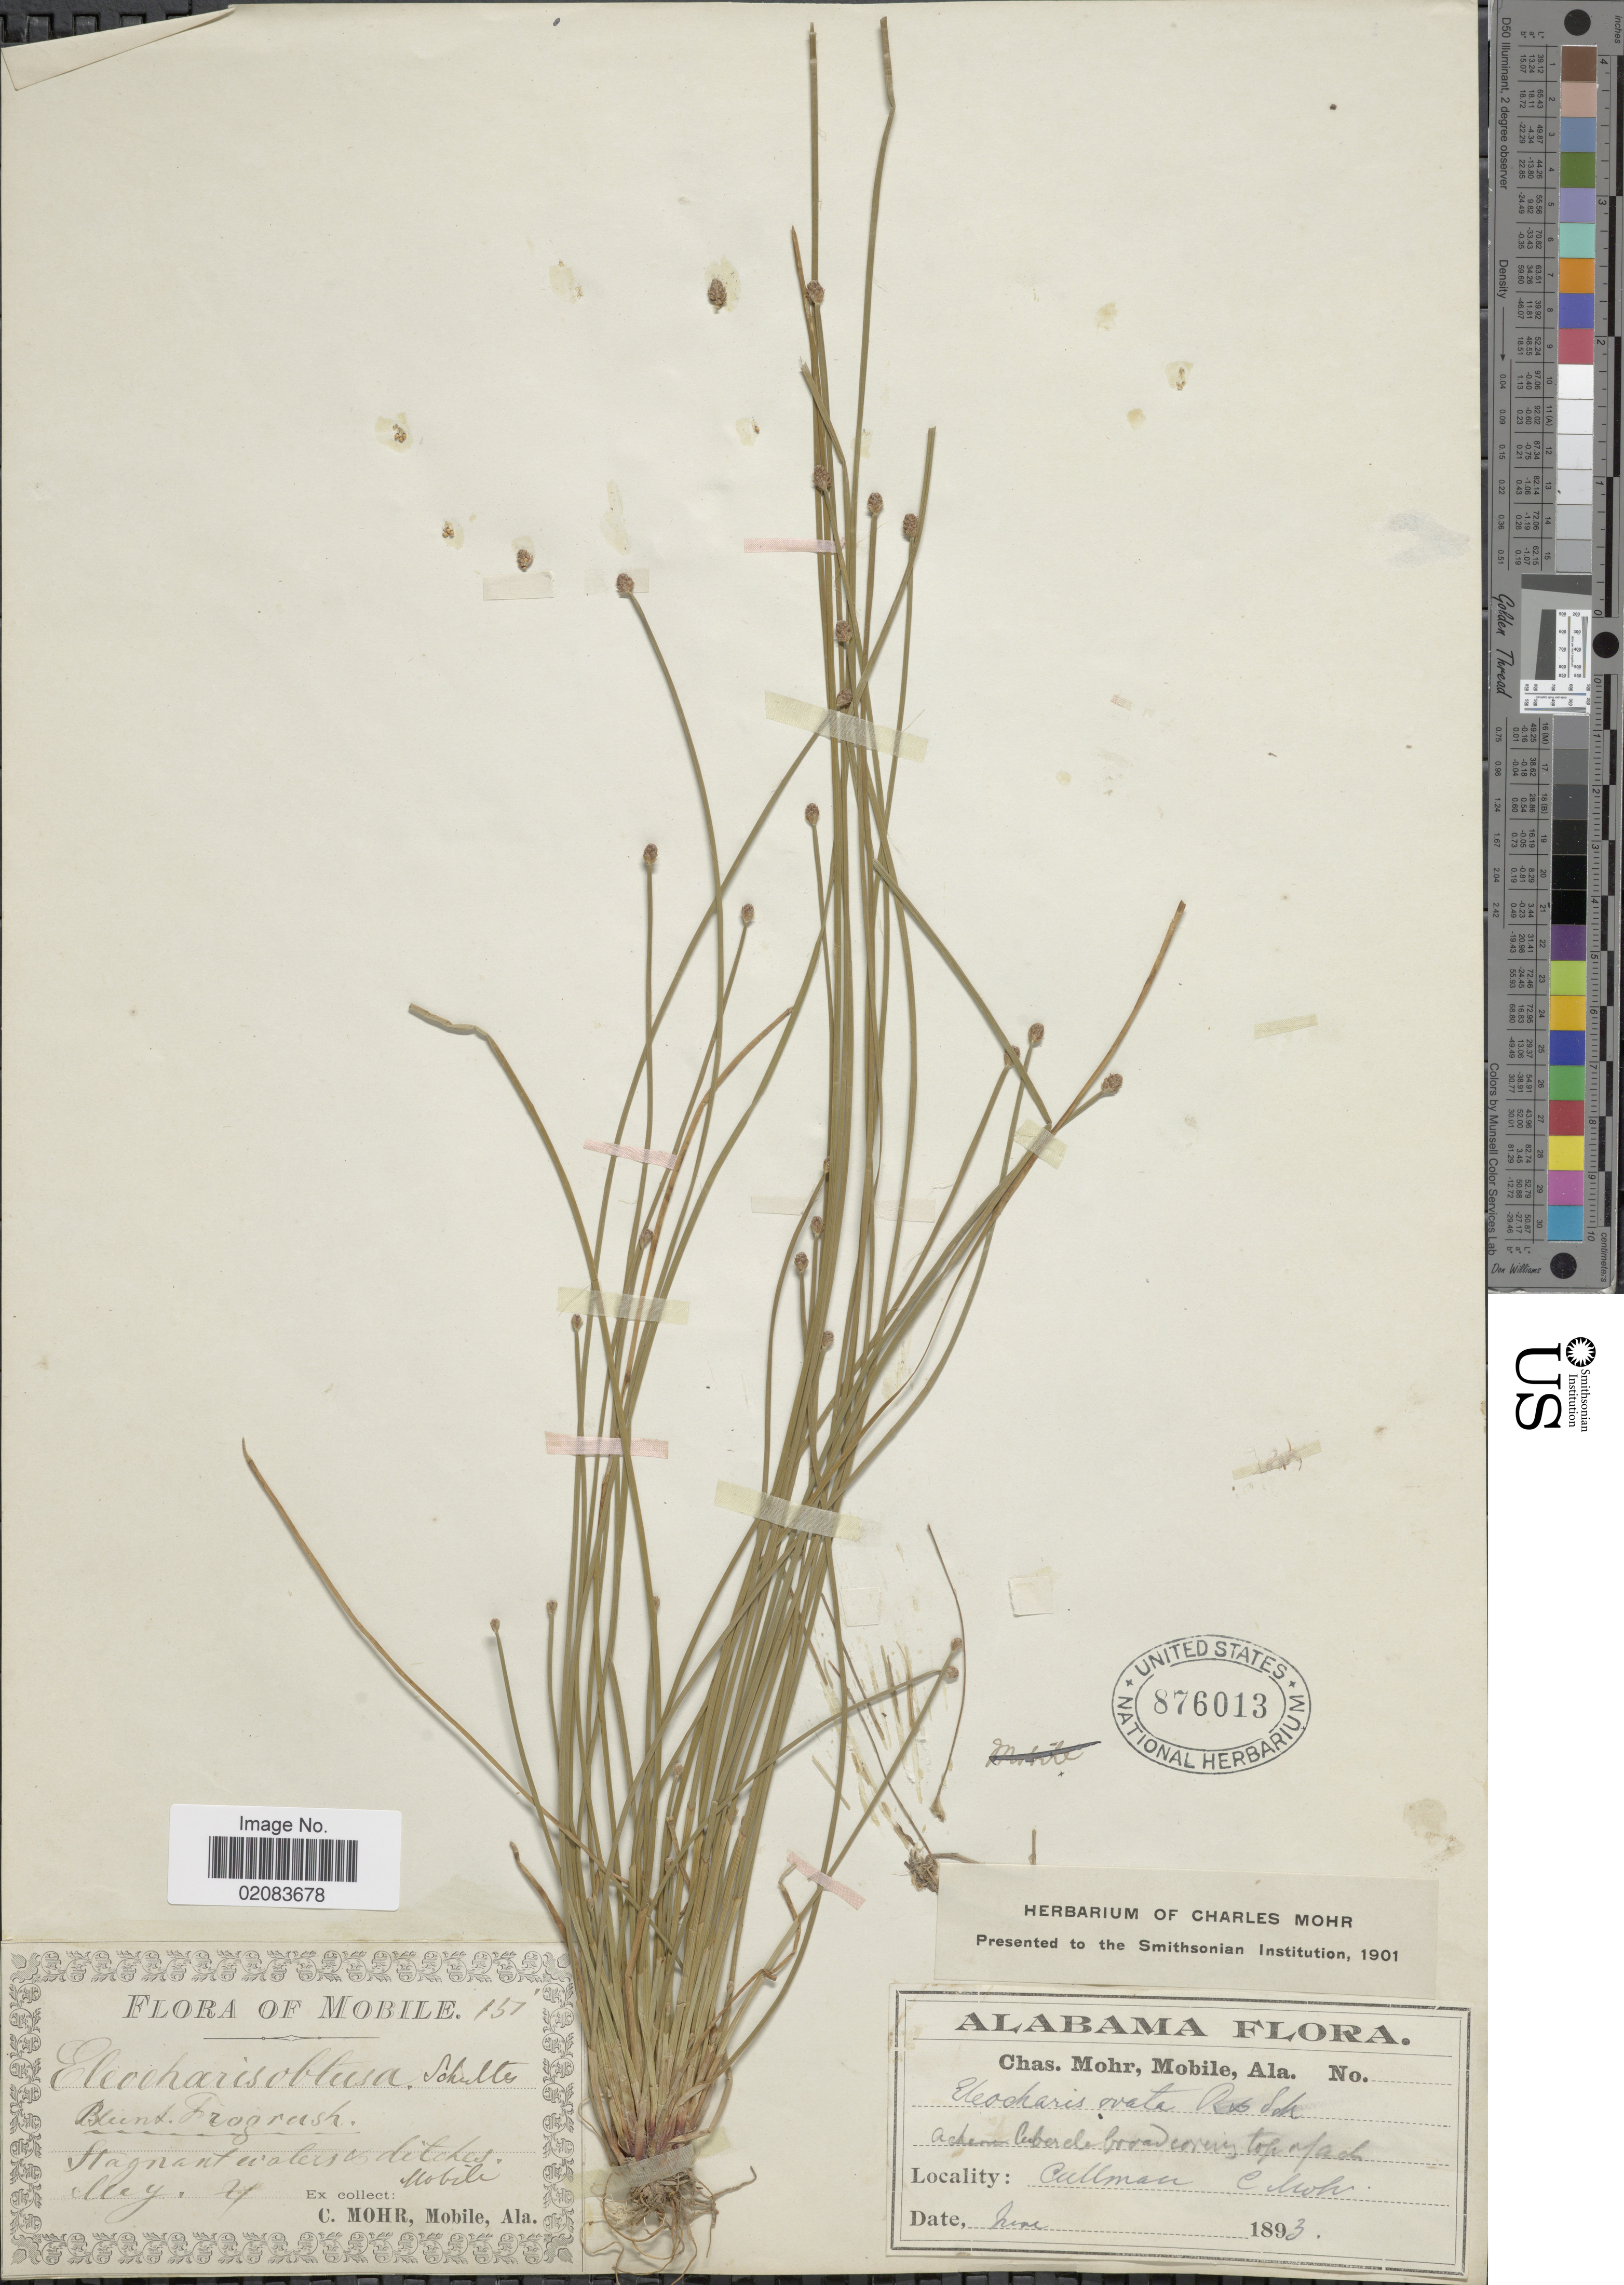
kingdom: Plantae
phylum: Tracheophyta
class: Liliopsida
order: Poales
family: Cyperaceae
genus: Eleocharis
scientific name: Eleocharis obtusa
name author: (Willd.) Schult.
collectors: C. T. Mohr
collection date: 1893-06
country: United States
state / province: Alabama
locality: Cullman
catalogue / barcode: US 876013